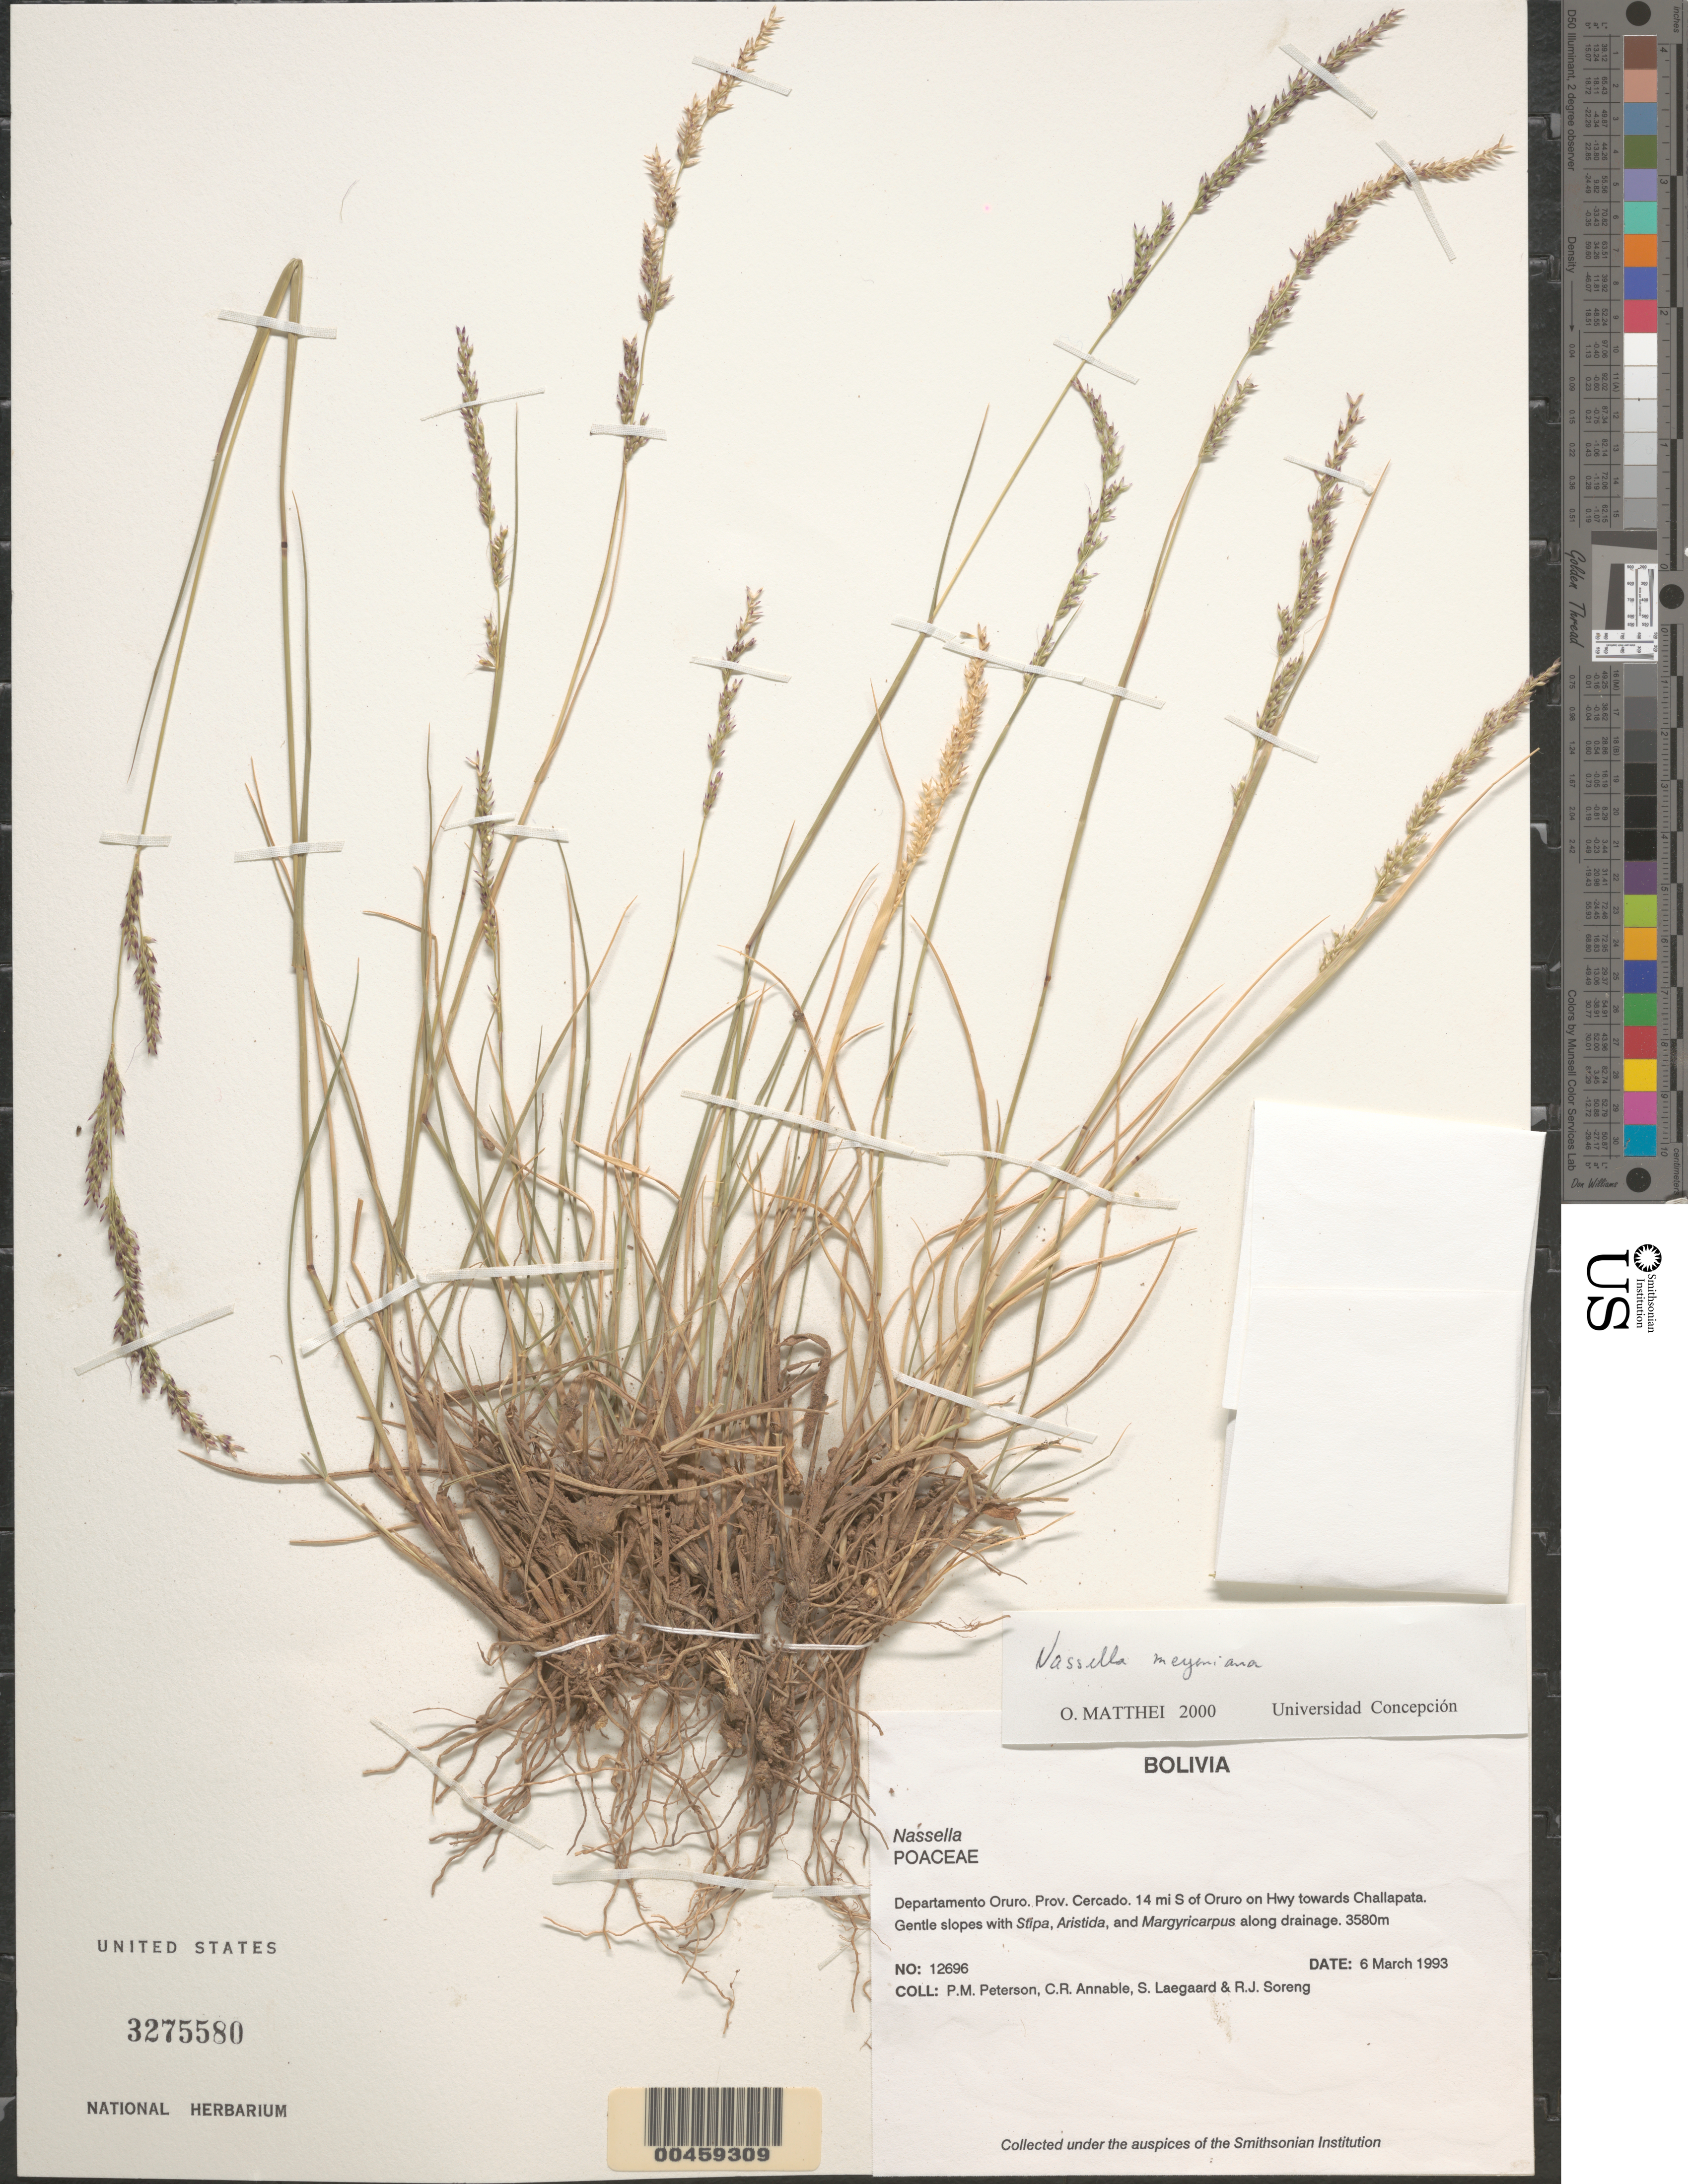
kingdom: Plantae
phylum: Tracheophyta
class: Liliopsida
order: Poales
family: Poaceae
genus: Nassella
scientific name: Nassella sp.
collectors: P. M. Peterson, C. R. Annable, S. Lægaard & R. J. Soreng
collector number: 12696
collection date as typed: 06 Mar 1993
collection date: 1993-03-06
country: Bolivia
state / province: Oruro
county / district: Cercado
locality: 14 mi S of Oruro on Hwy towards Challapata.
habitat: Gentle slopes with Stipa, Aristida, and Margyricarpus along drainage.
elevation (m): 3580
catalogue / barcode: US 3275580